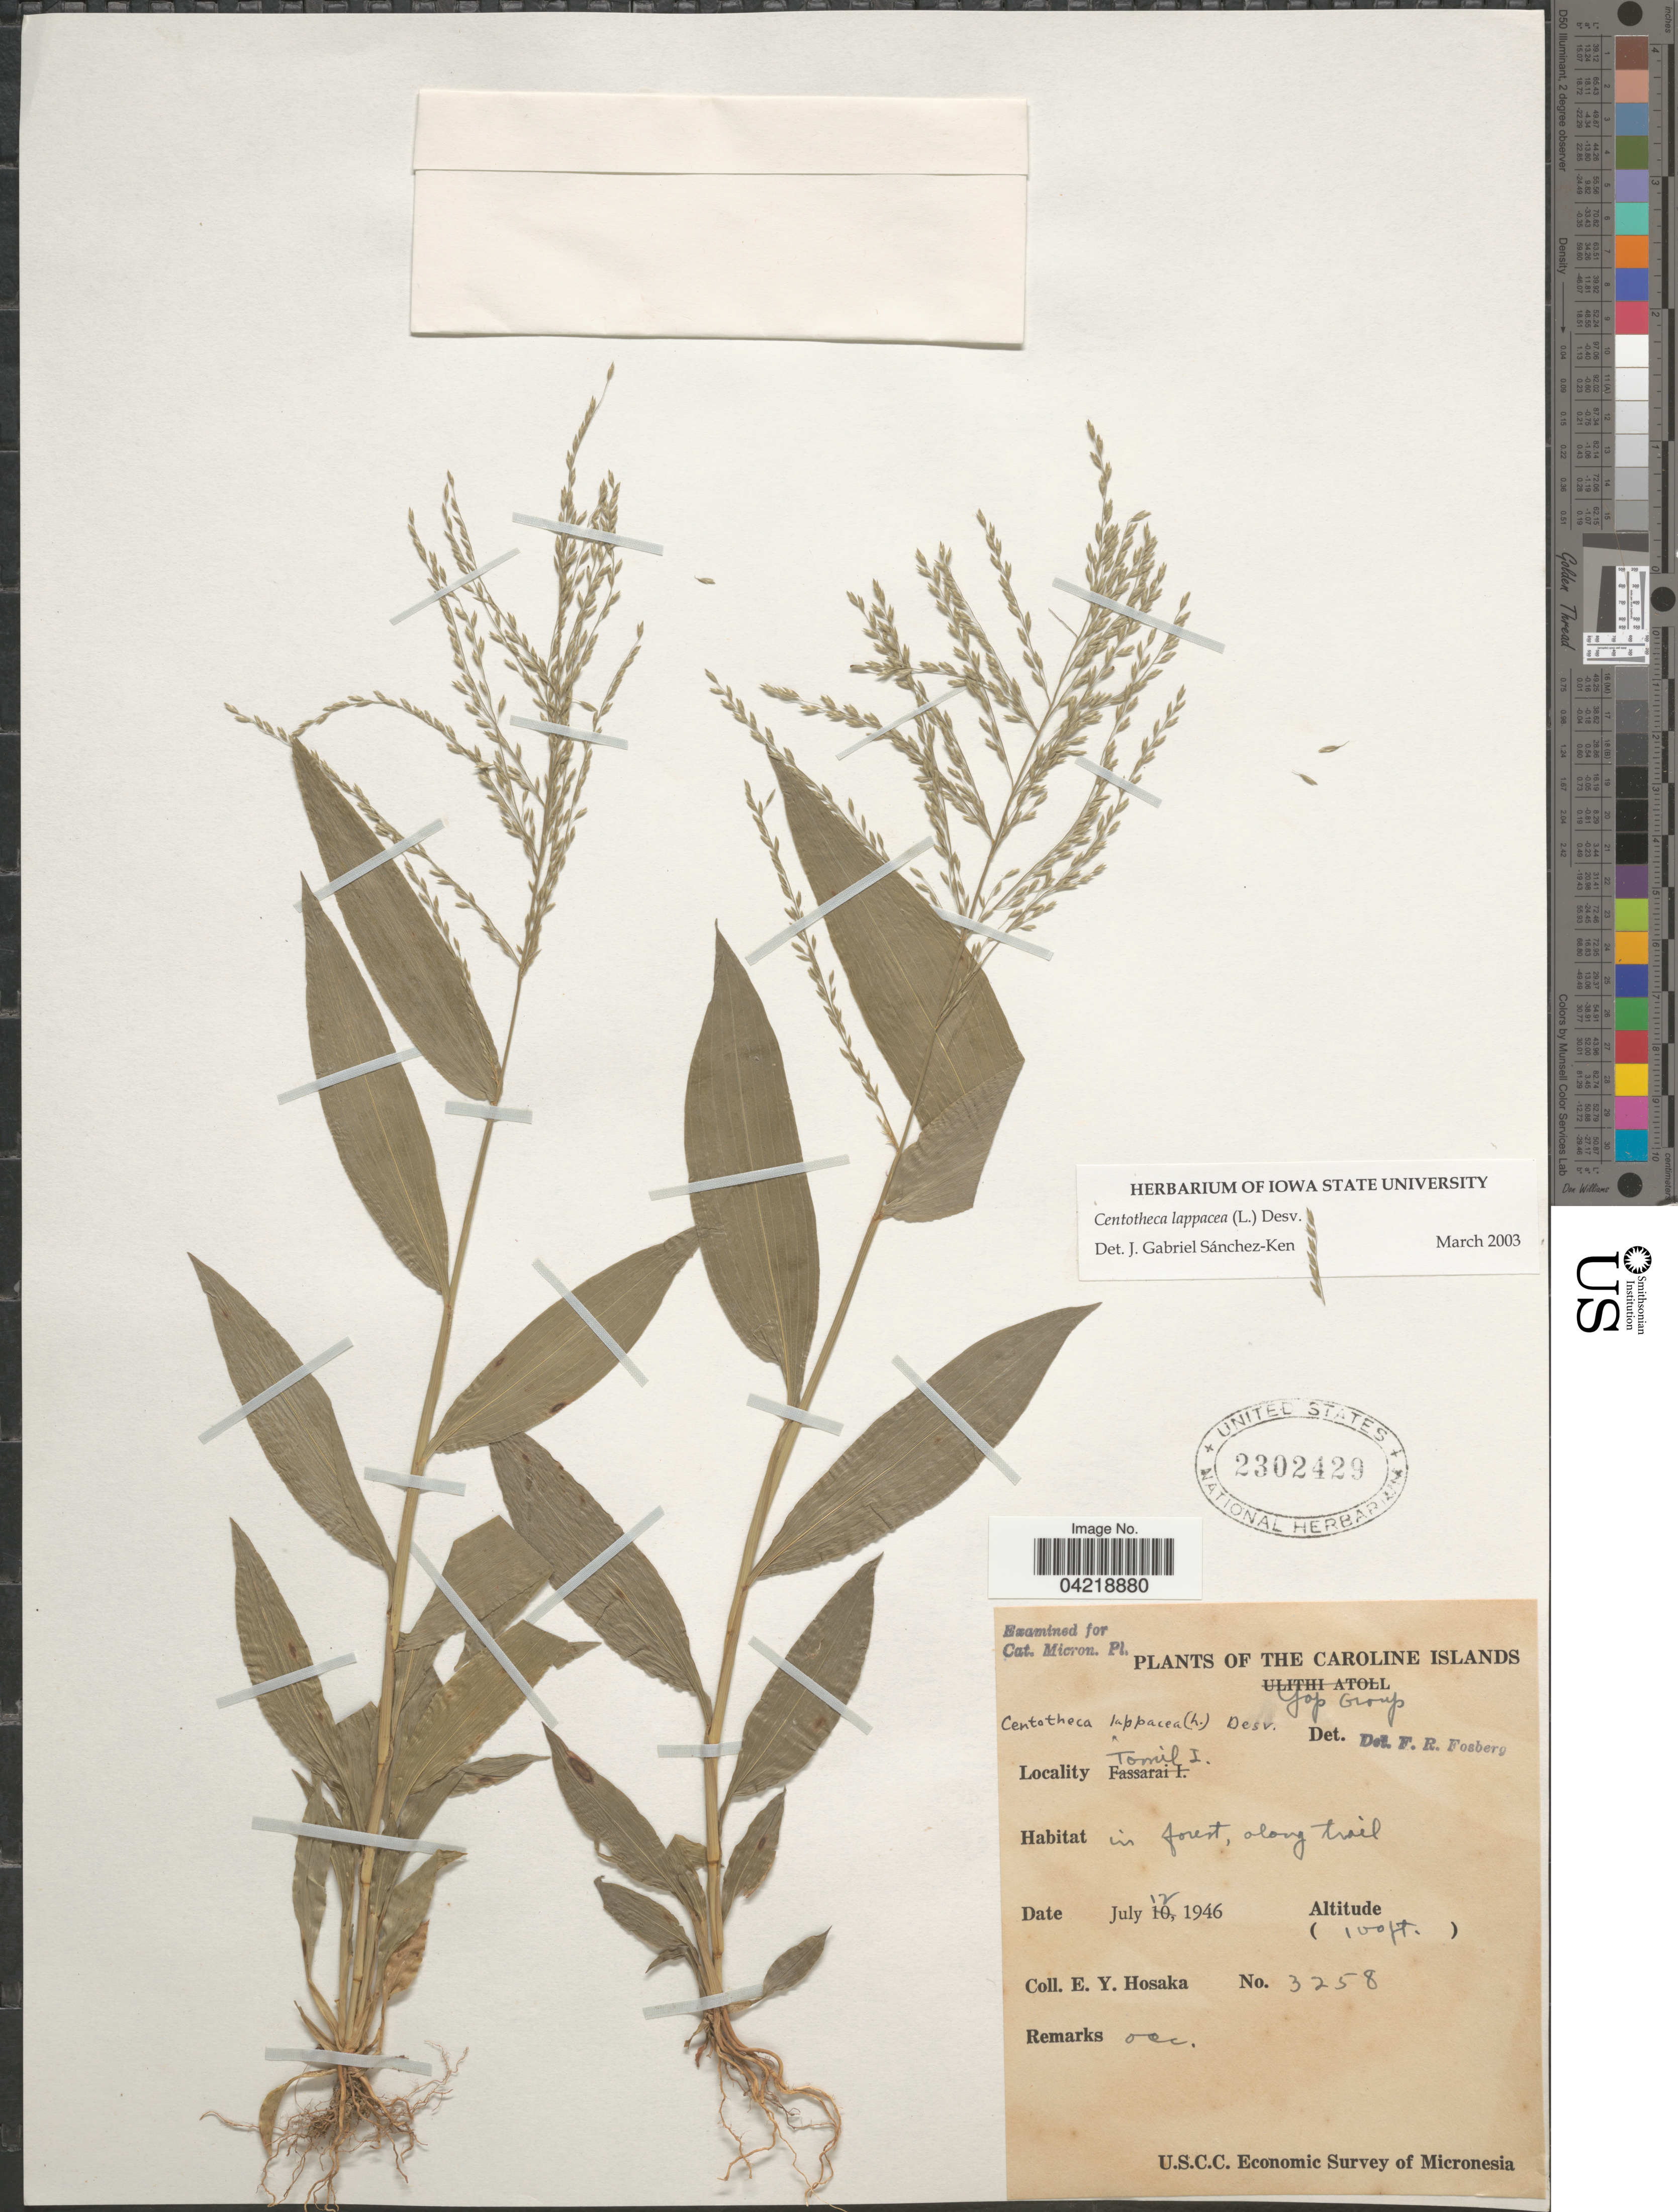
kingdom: Plantae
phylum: Tracheophyta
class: Liliopsida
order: Poales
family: Poaceae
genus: Centotheca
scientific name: Centotheca lappacea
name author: (L.) Desv.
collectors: E. Y. Hosaka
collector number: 3258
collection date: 1946-07-12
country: Micronesia, Federated States of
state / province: Yap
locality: Caroline Islands. Yap Group. Tomil I. In forest, along trail. U. S. C. C. Economic Survey of Micronesia.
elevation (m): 30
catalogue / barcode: US 2302429